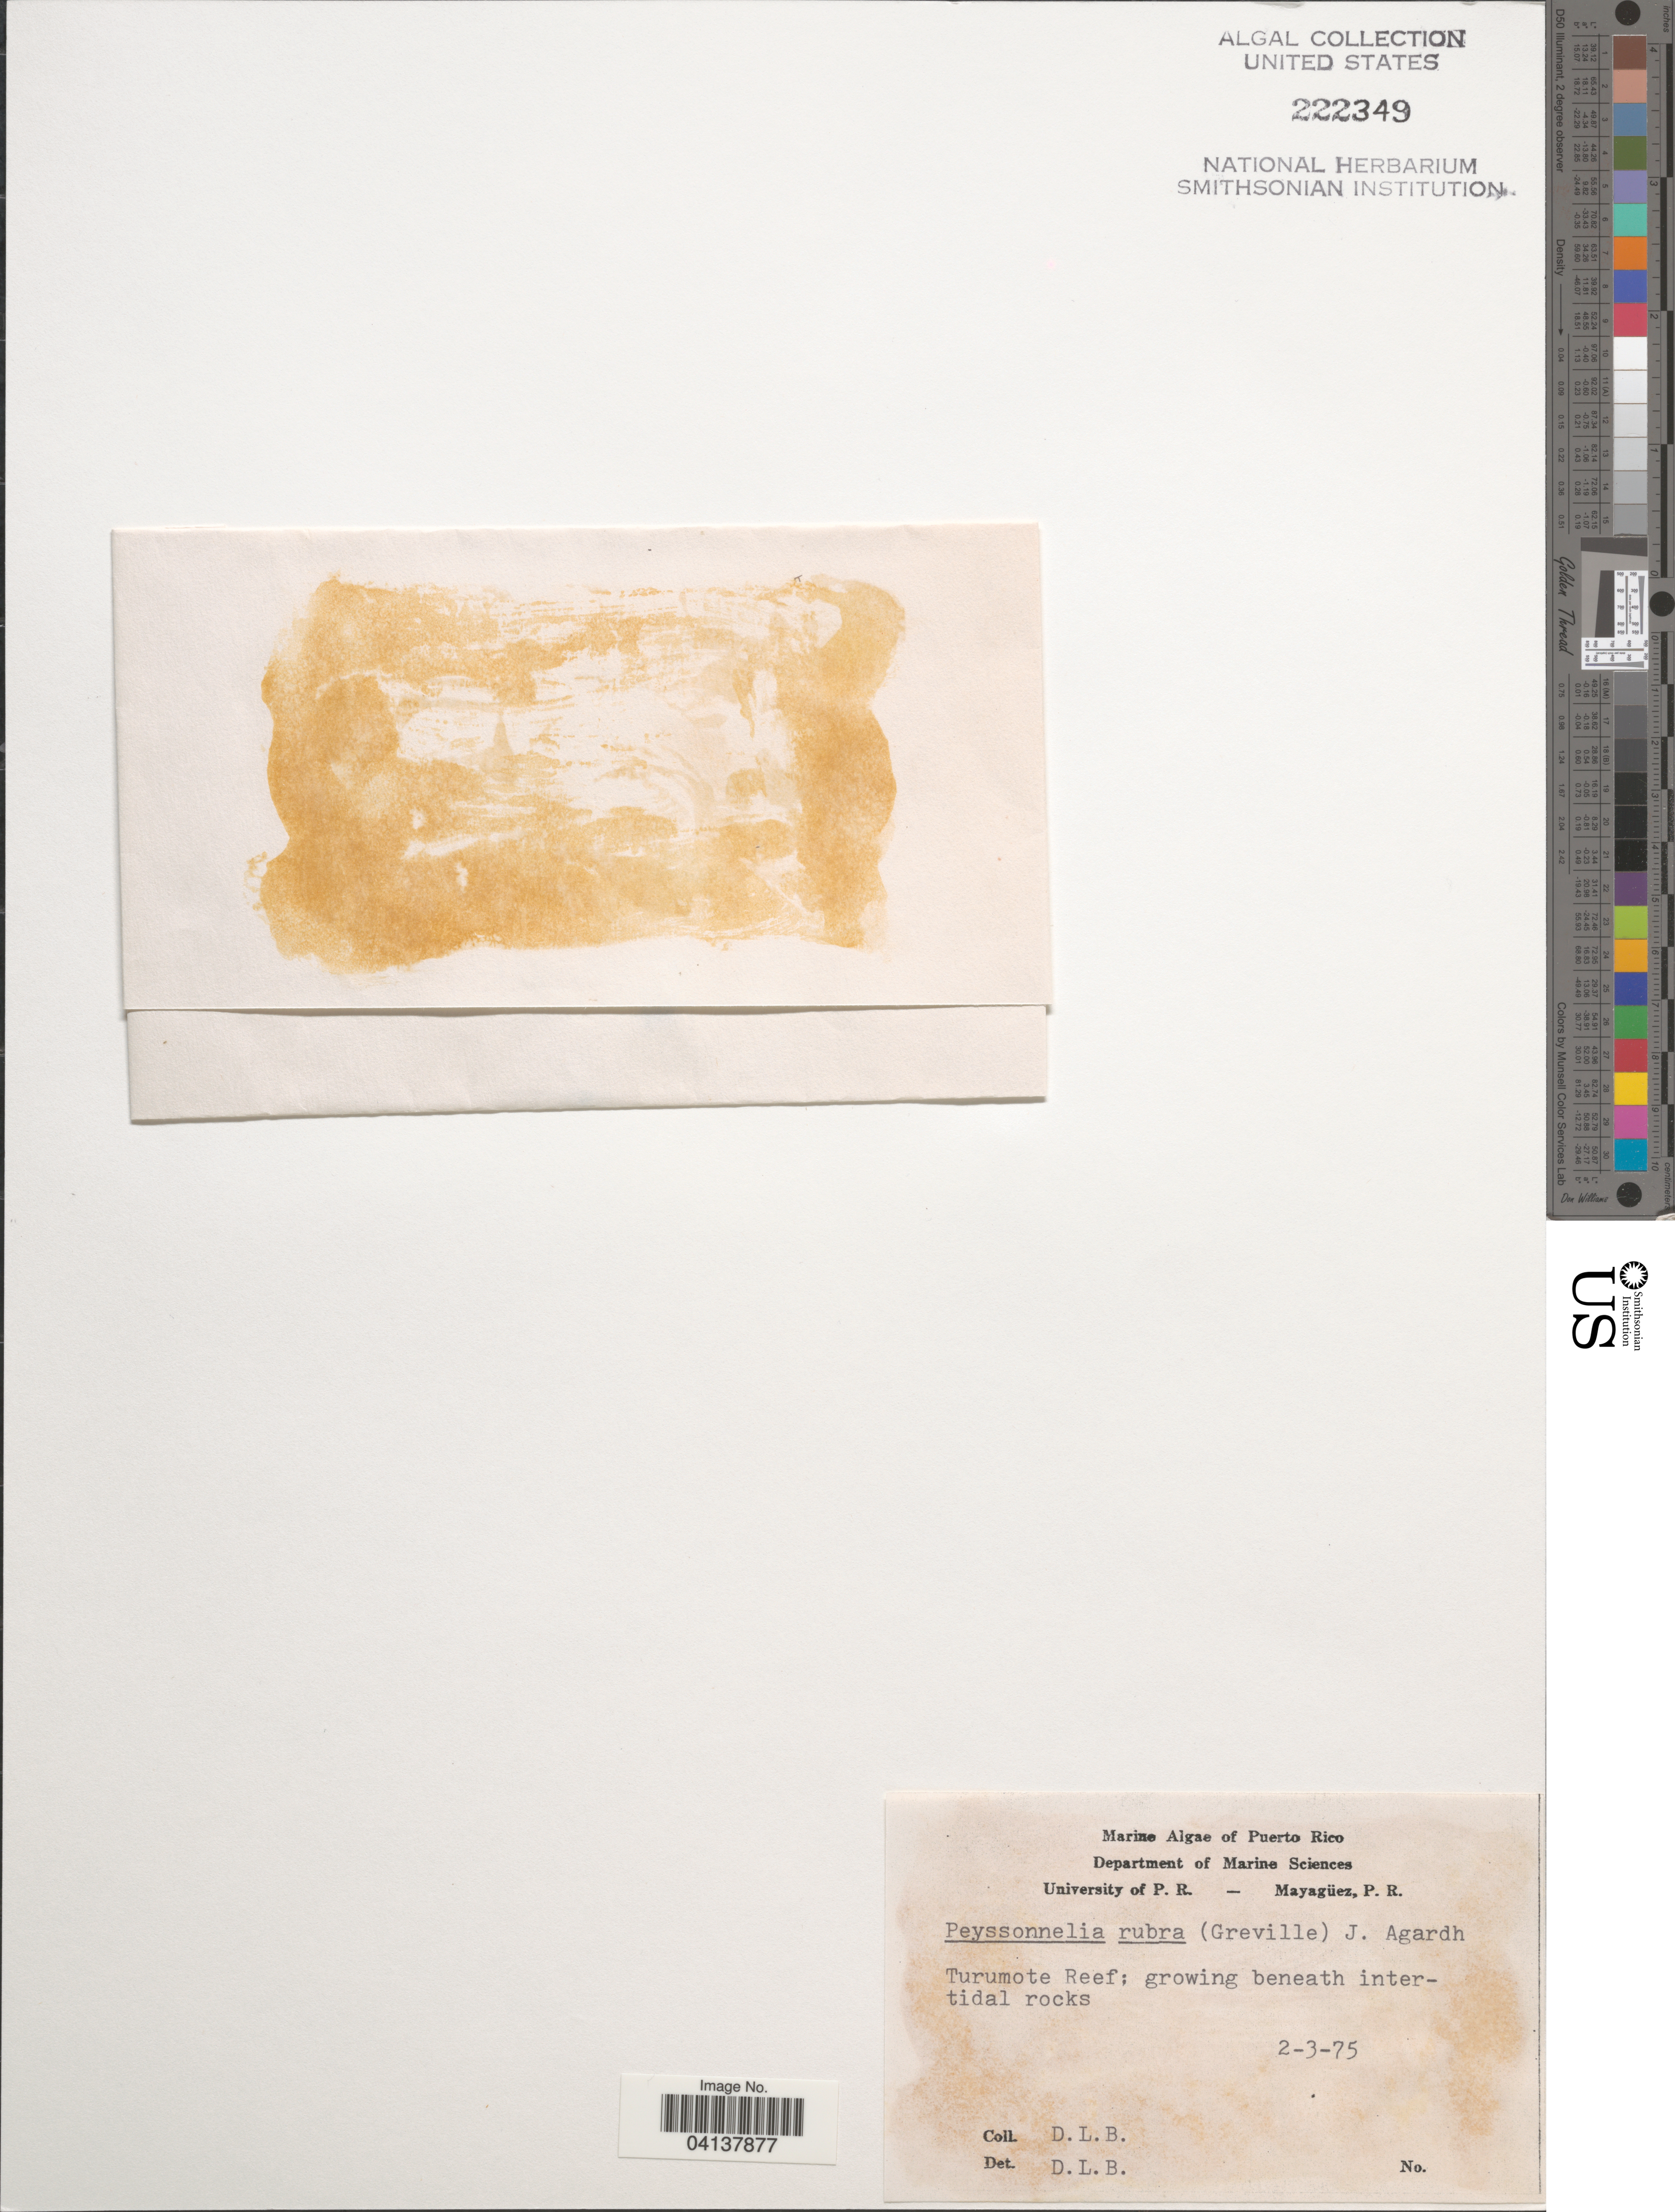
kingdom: Plantae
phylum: Rhodophyta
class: Florideophyceae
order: Peyssonneliales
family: Peyssonneliaceae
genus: Peyssonnelia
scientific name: Peyssonnelia rubra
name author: (Grev.) J. Agardh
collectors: D. L. B.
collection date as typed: Transcribed d/m/y: 2/3/75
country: Puerto Rico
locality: Turumote Reef.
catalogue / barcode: US 222349